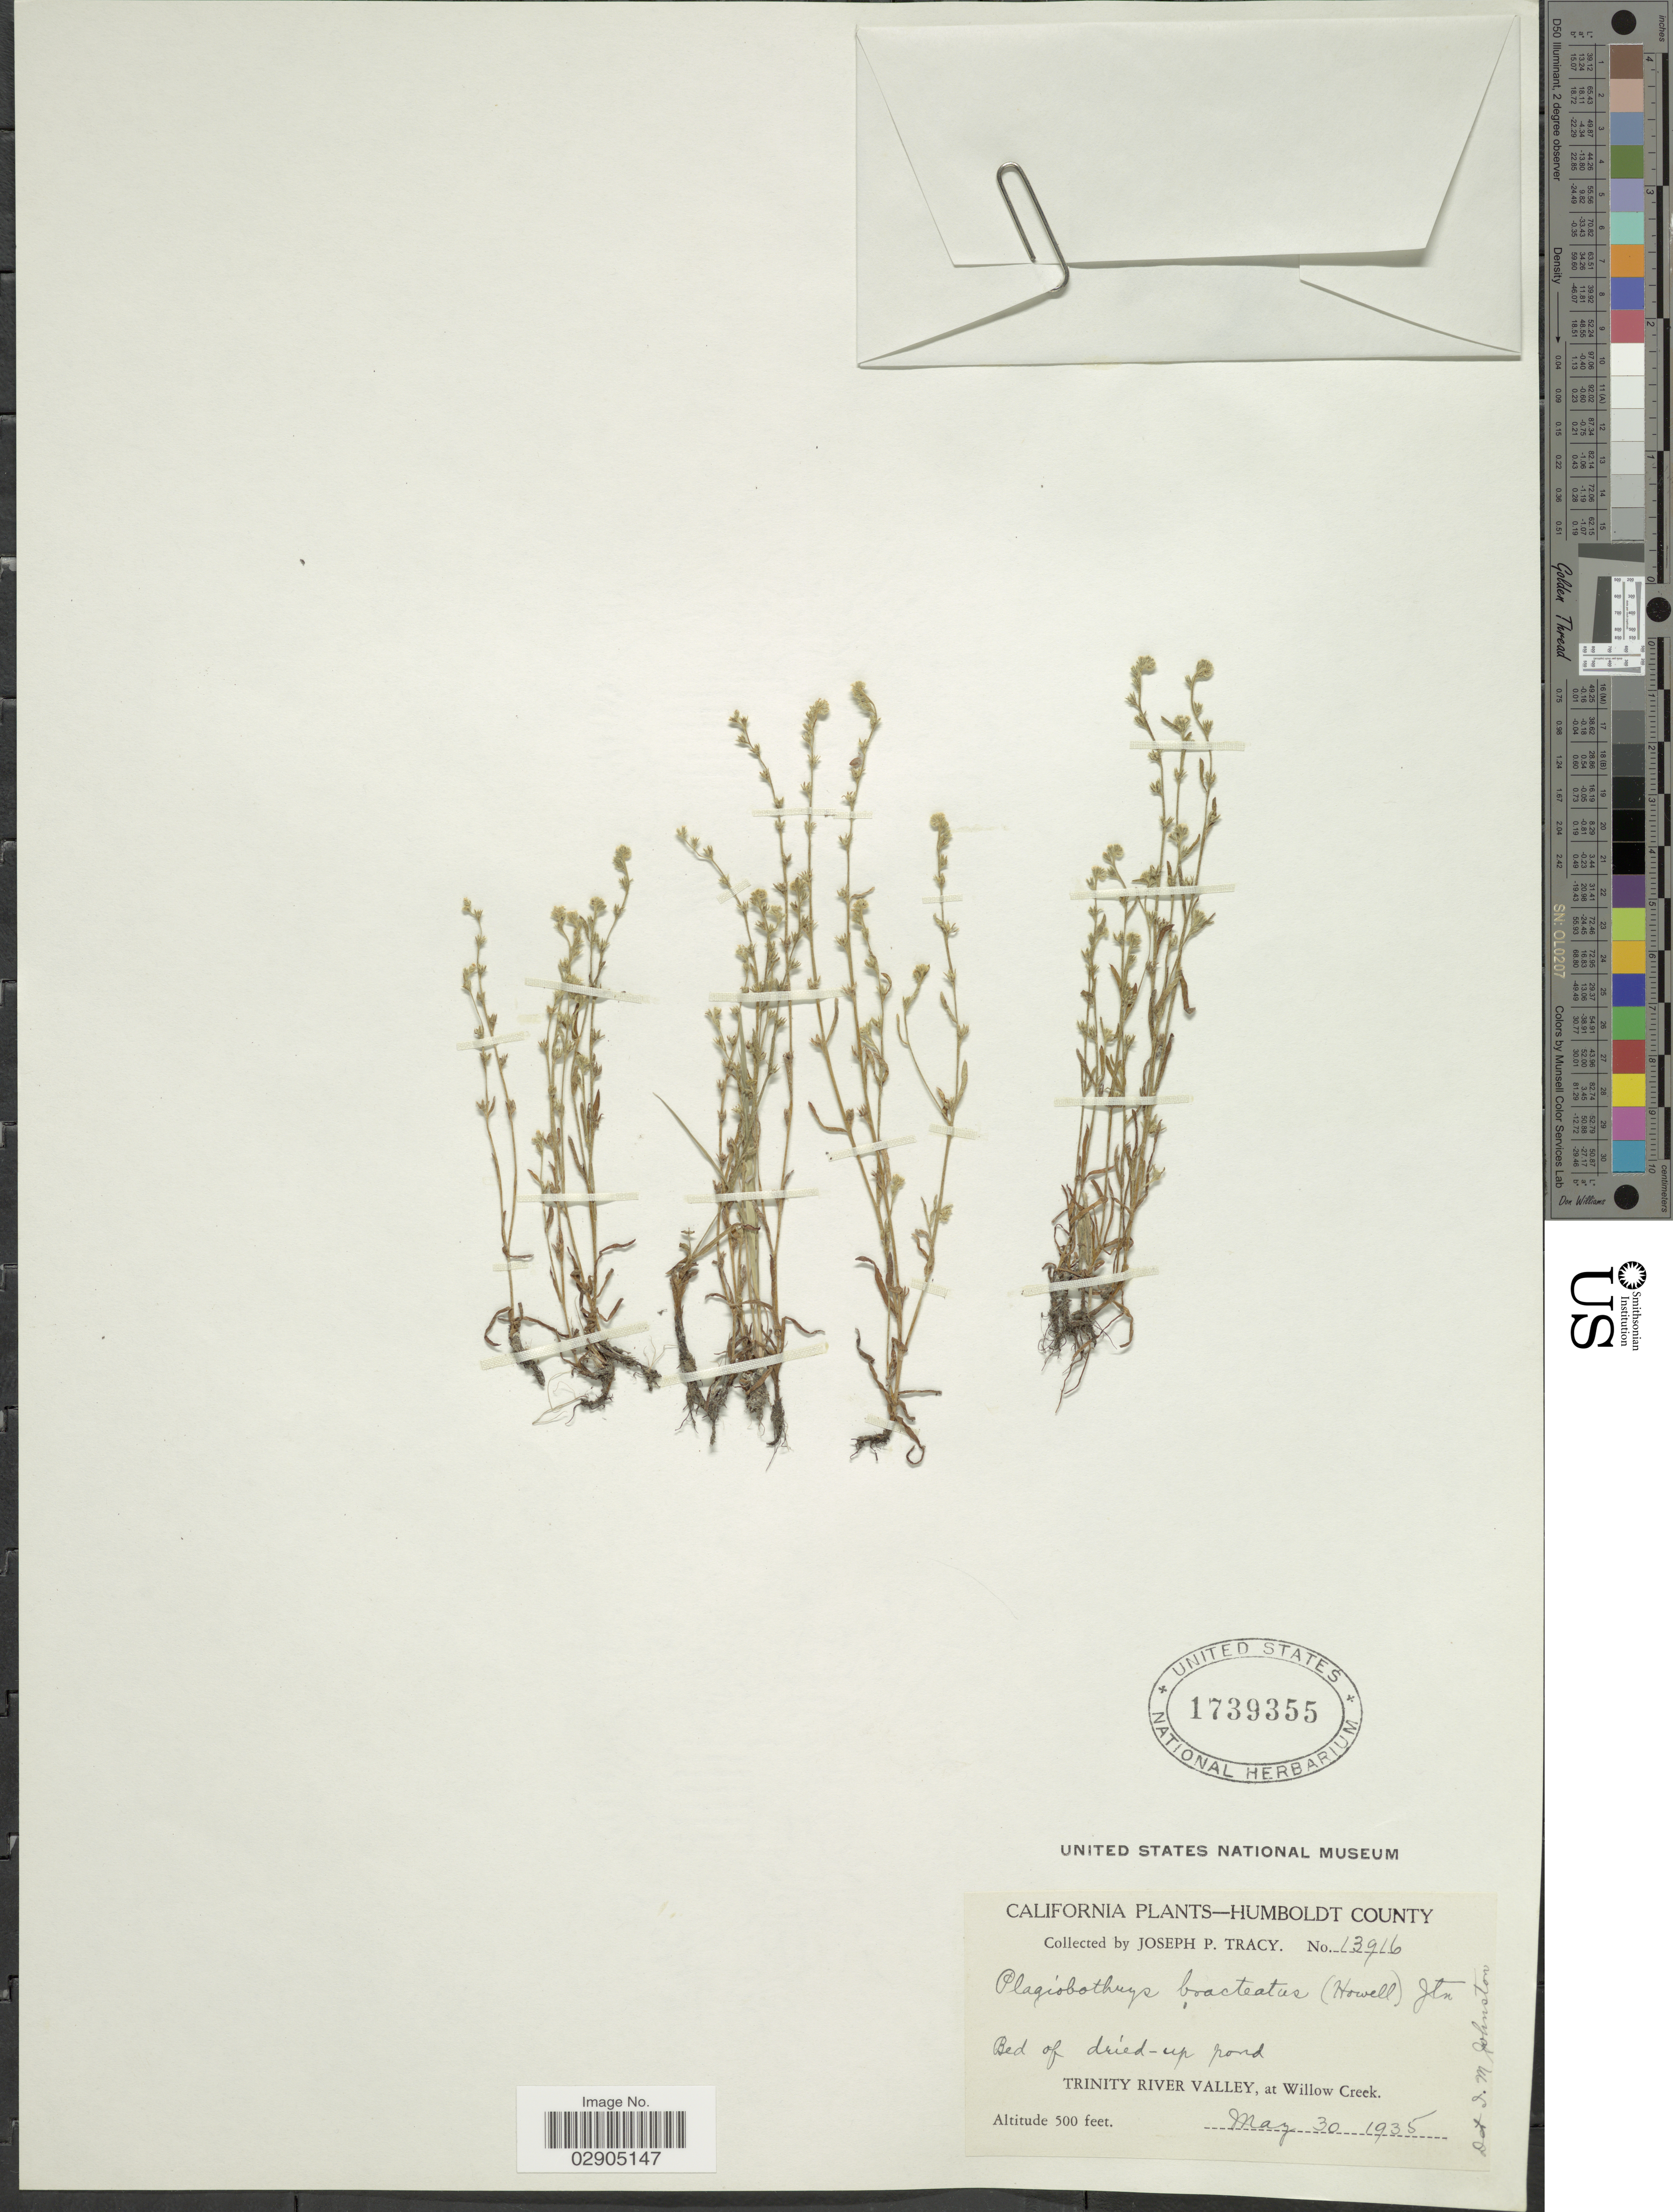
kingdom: Plantae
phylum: Tracheophyta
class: Magnoliopsida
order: Boraginales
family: Boraginaceae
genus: Allocarya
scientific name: Allocarya bracteata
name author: Howell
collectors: J. Tracy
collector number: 13916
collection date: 1935-05-30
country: United States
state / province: California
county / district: Humboldt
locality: Humboldt County. Trinity River Valley, at Willow Creek.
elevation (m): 152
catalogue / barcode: US 1739355